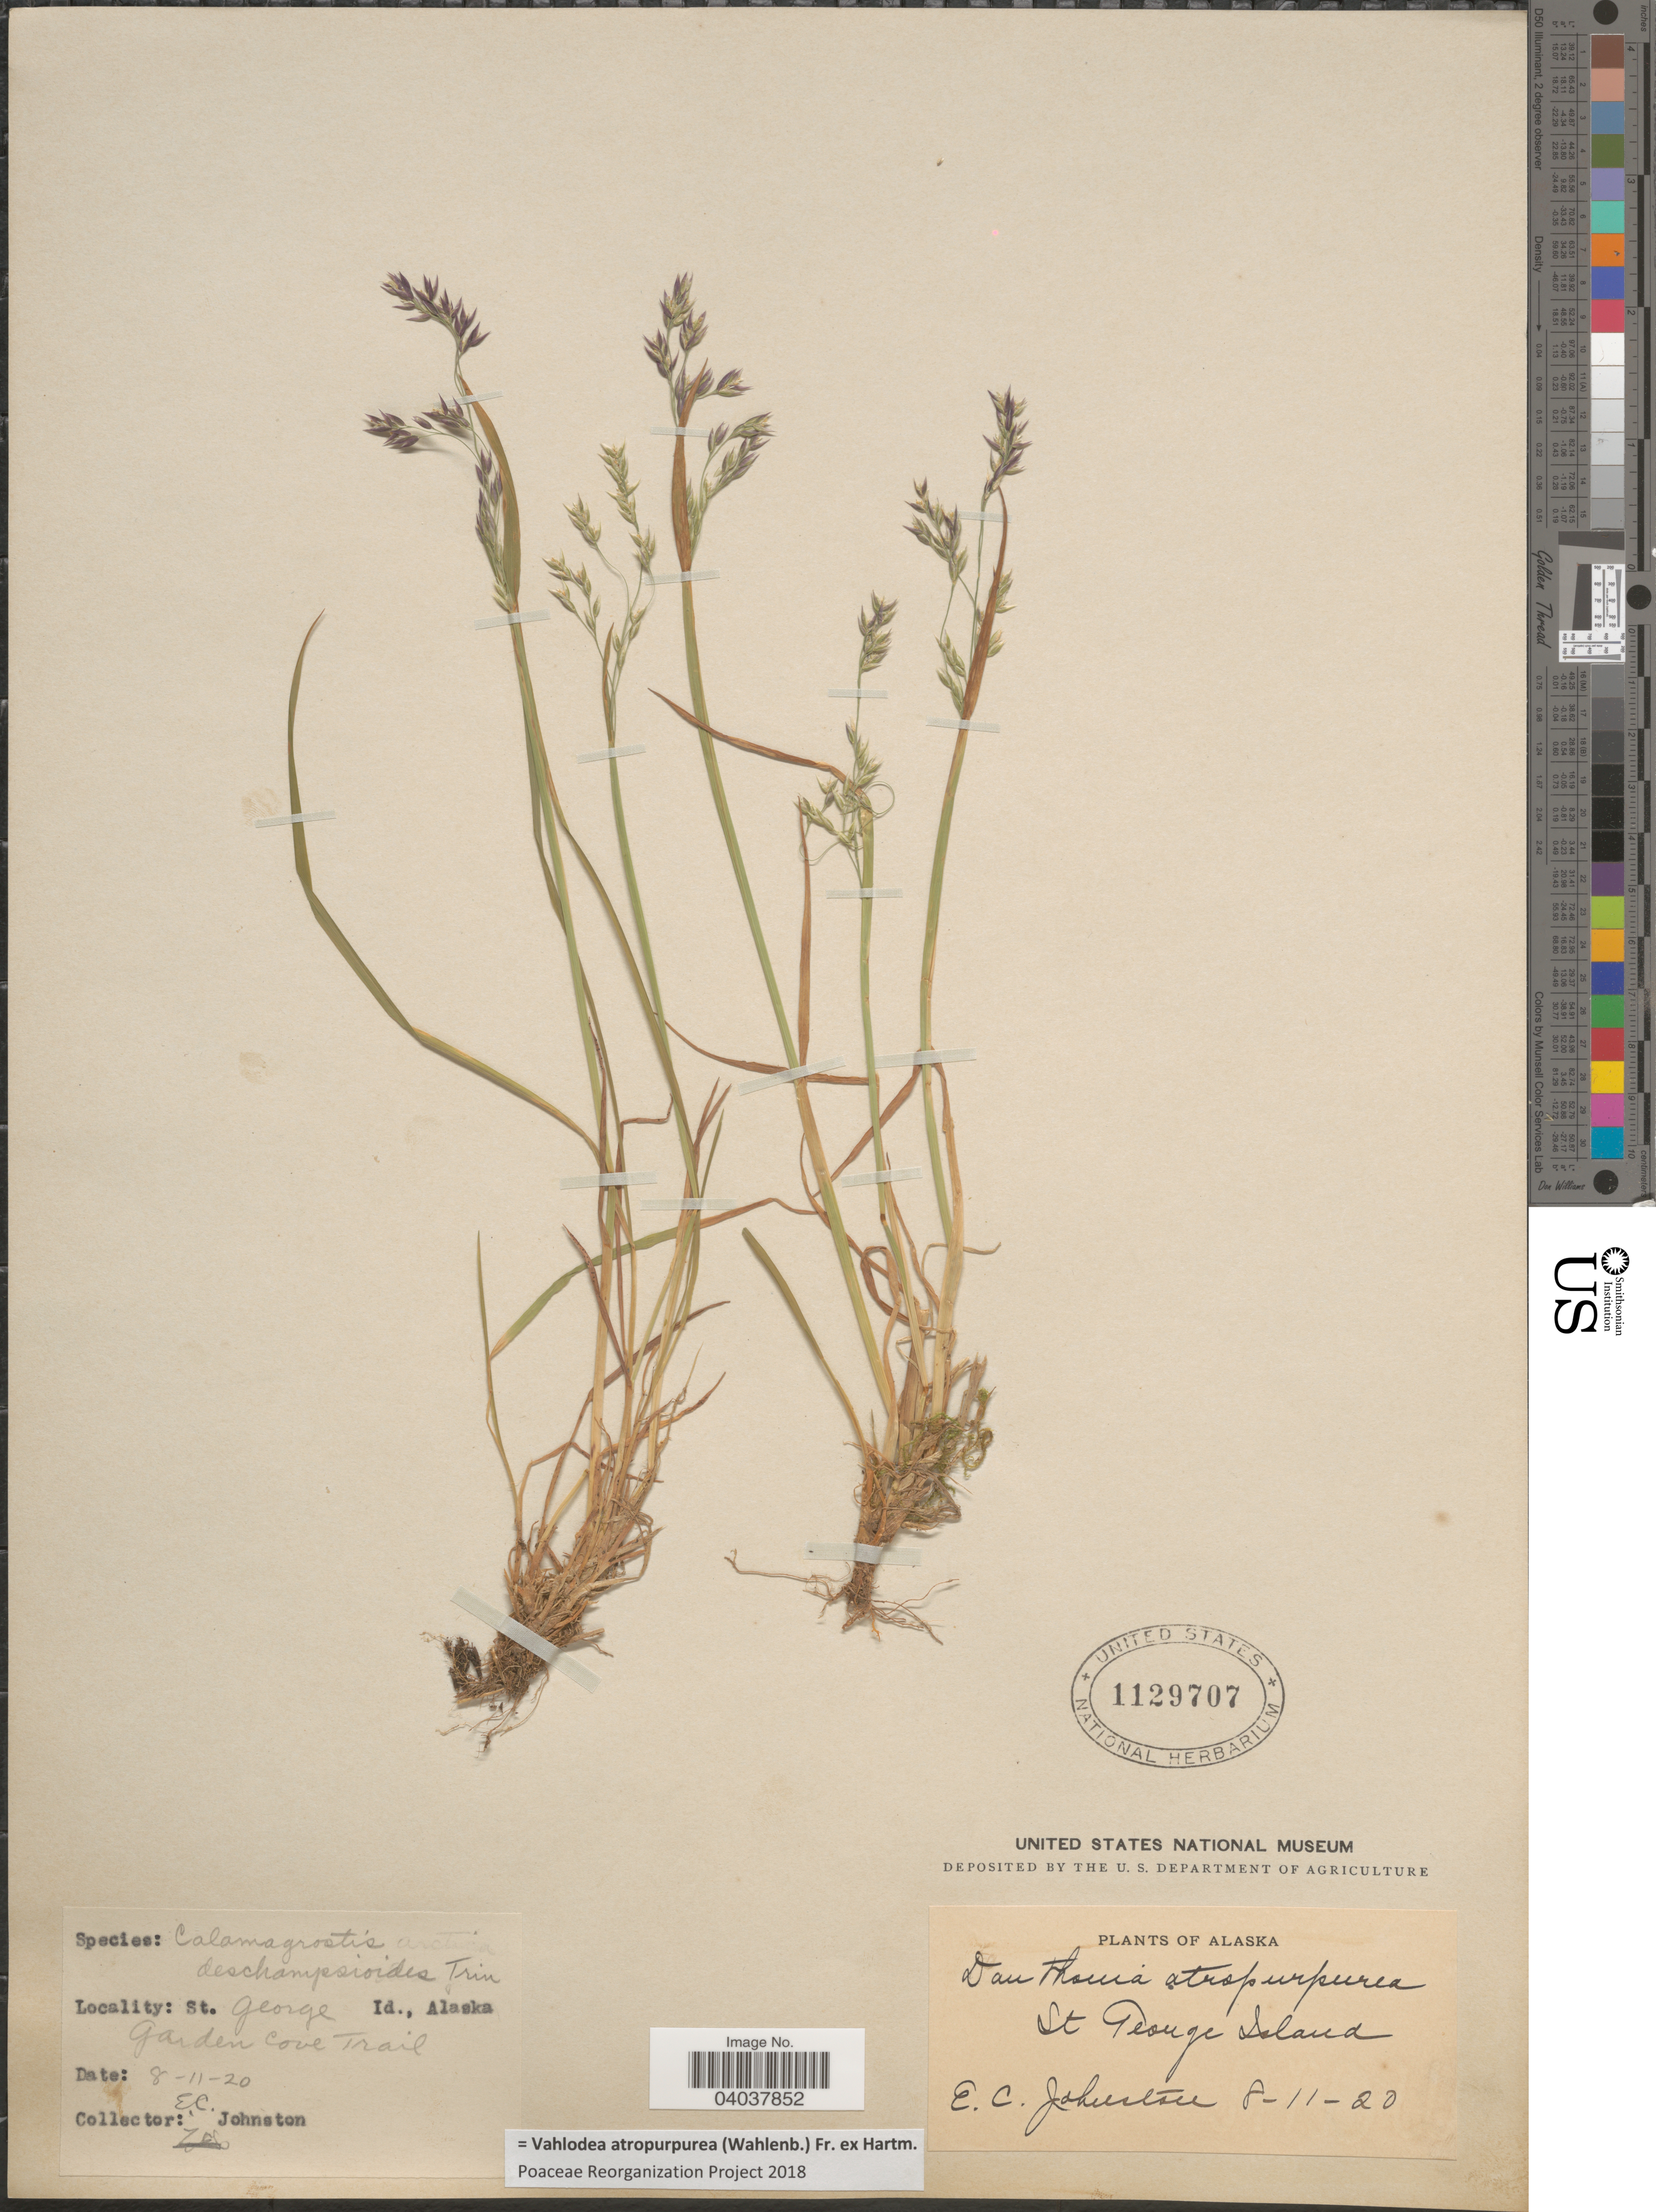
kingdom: Plantae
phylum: Tracheophyta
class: Liliopsida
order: Poales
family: Poaceae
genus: Vahlodea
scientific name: Vahlodea atropurpurea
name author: (Wahlenb.) Fr. ex Hartm.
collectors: E. C. Johnston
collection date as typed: Transcribed d/m/y: 11/8/20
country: United States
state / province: Alaska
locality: St. George Island. Garden Cove Trail.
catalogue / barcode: US 1129707